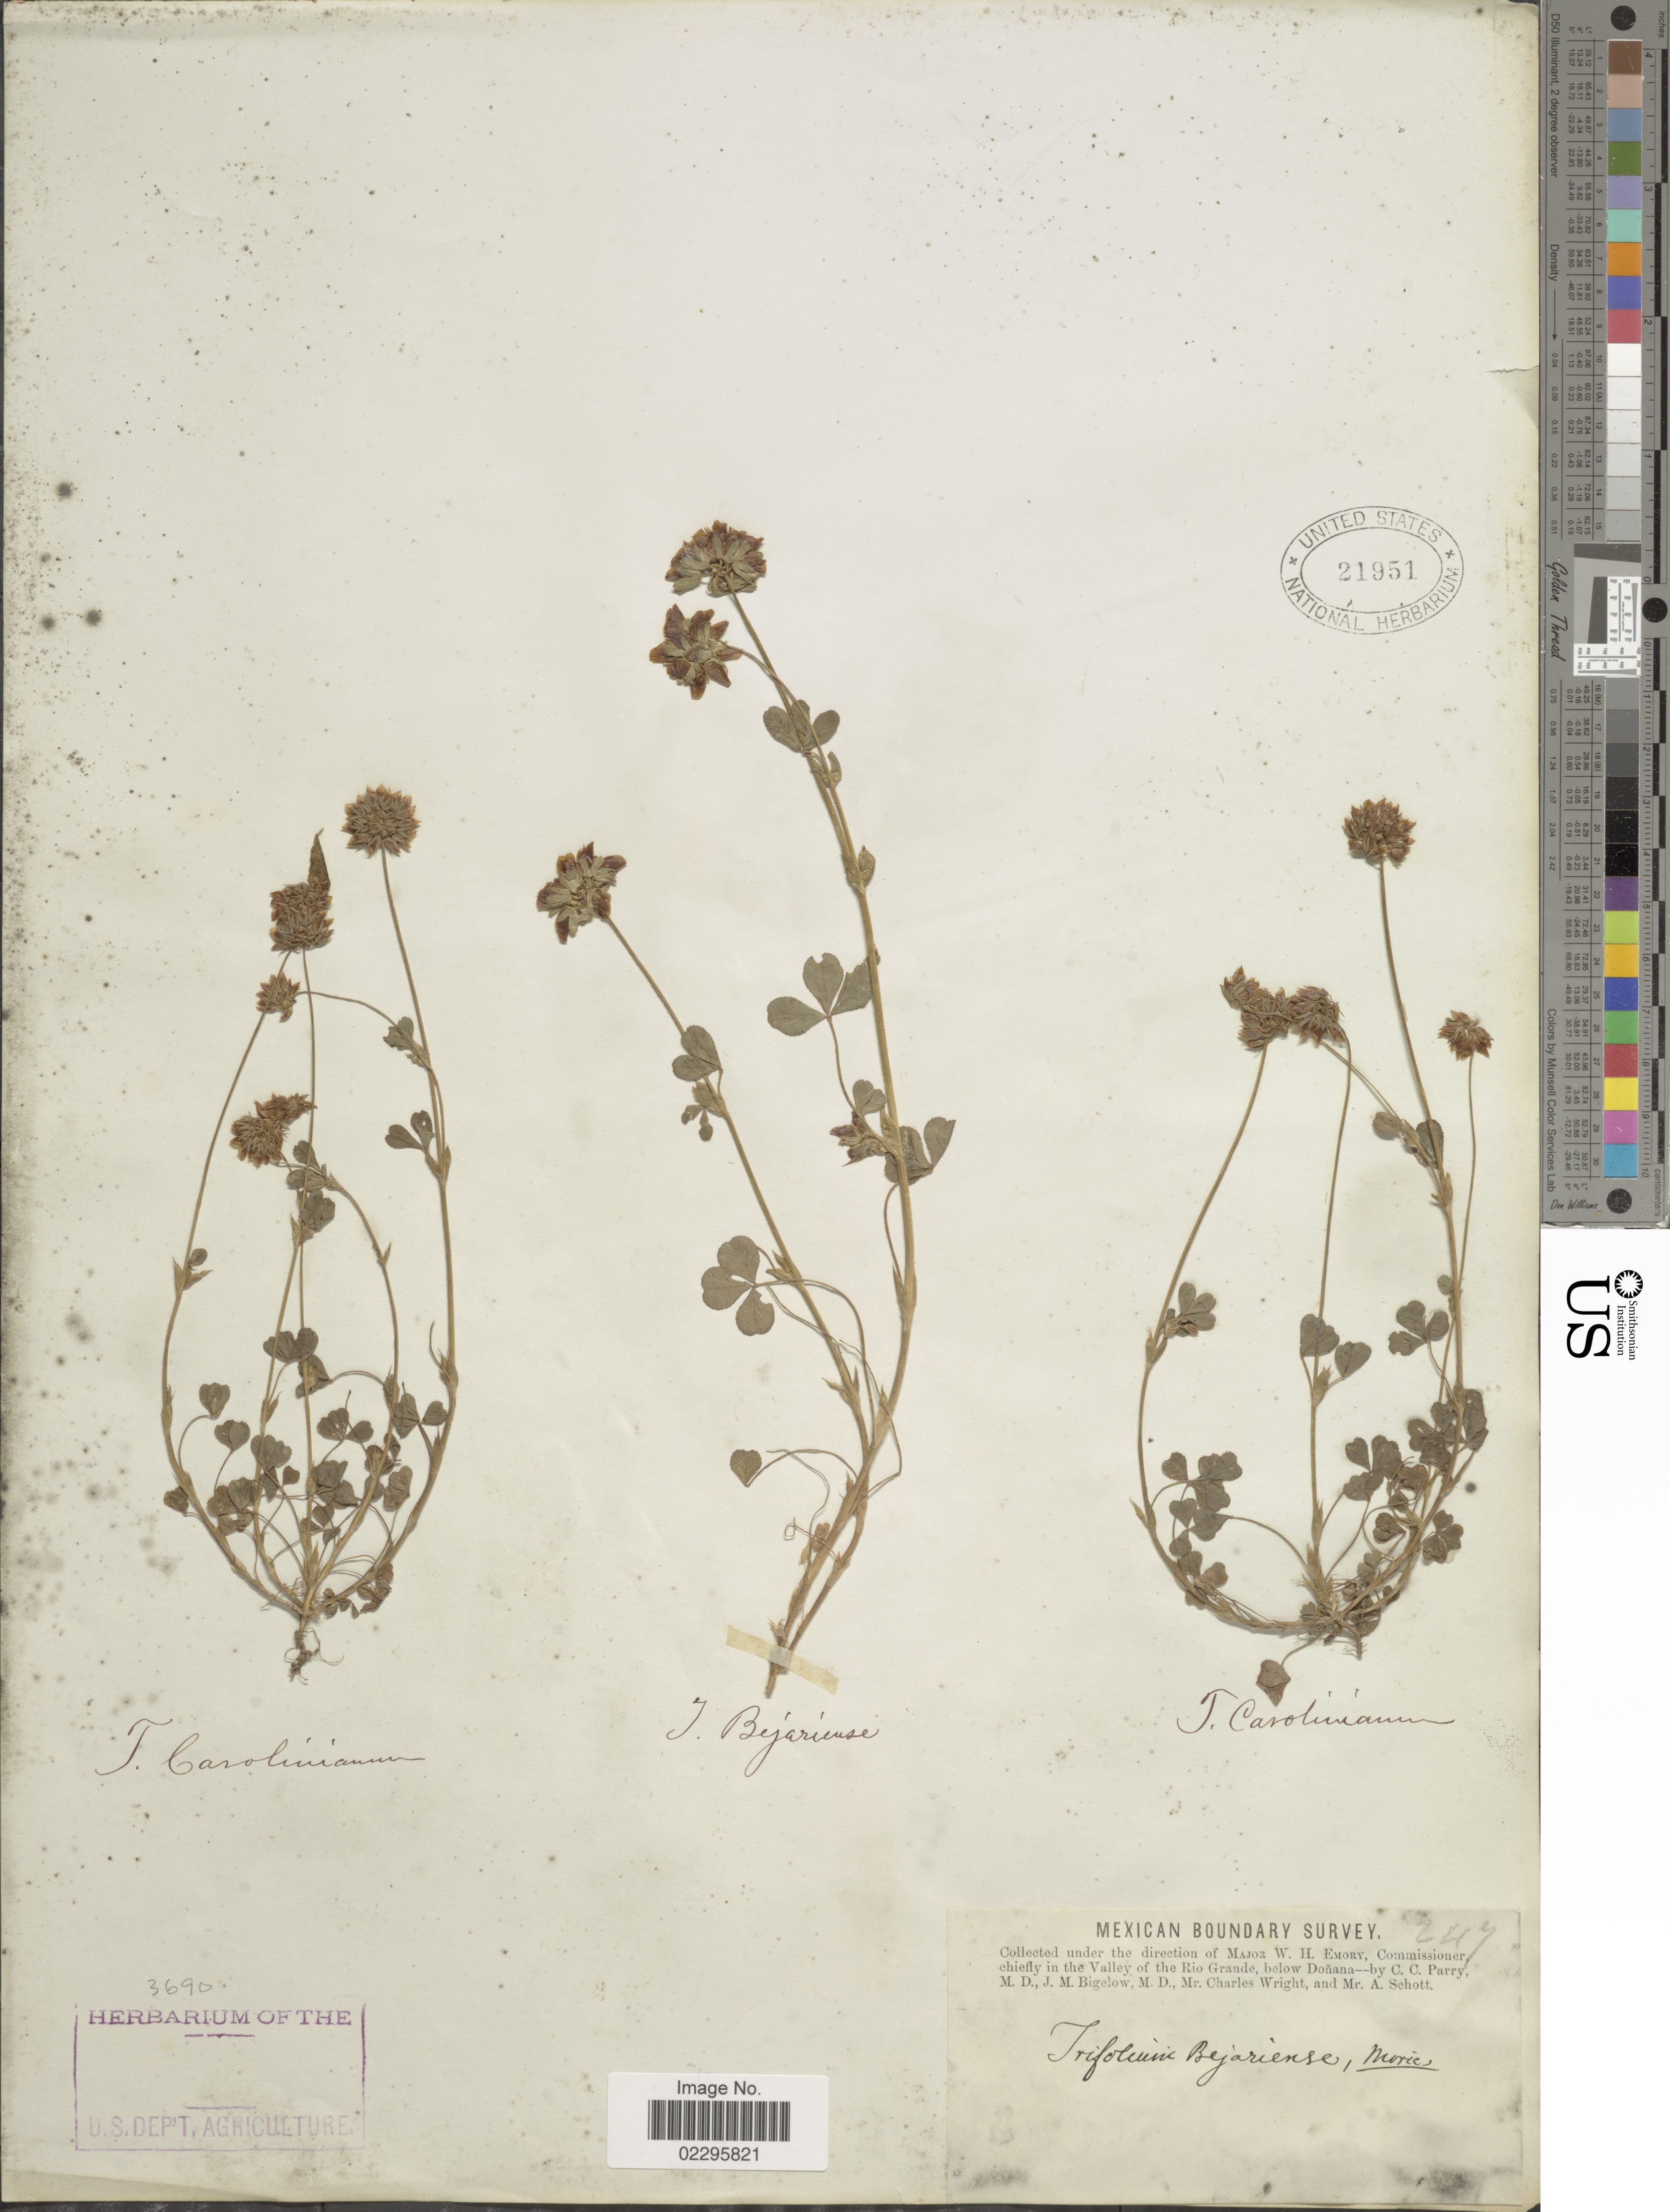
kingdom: Plantae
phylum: Tracheophyta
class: Magnoliopsida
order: Fabales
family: Fabaceae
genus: Trifolium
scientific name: Trifolium bejariense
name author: Moric.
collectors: C. C. Parry, J. M. Bigelow, C. H. Wright & A. Schott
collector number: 247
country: Spain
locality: In the Valley of the Rio Grande, below Doñana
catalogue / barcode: US 21951